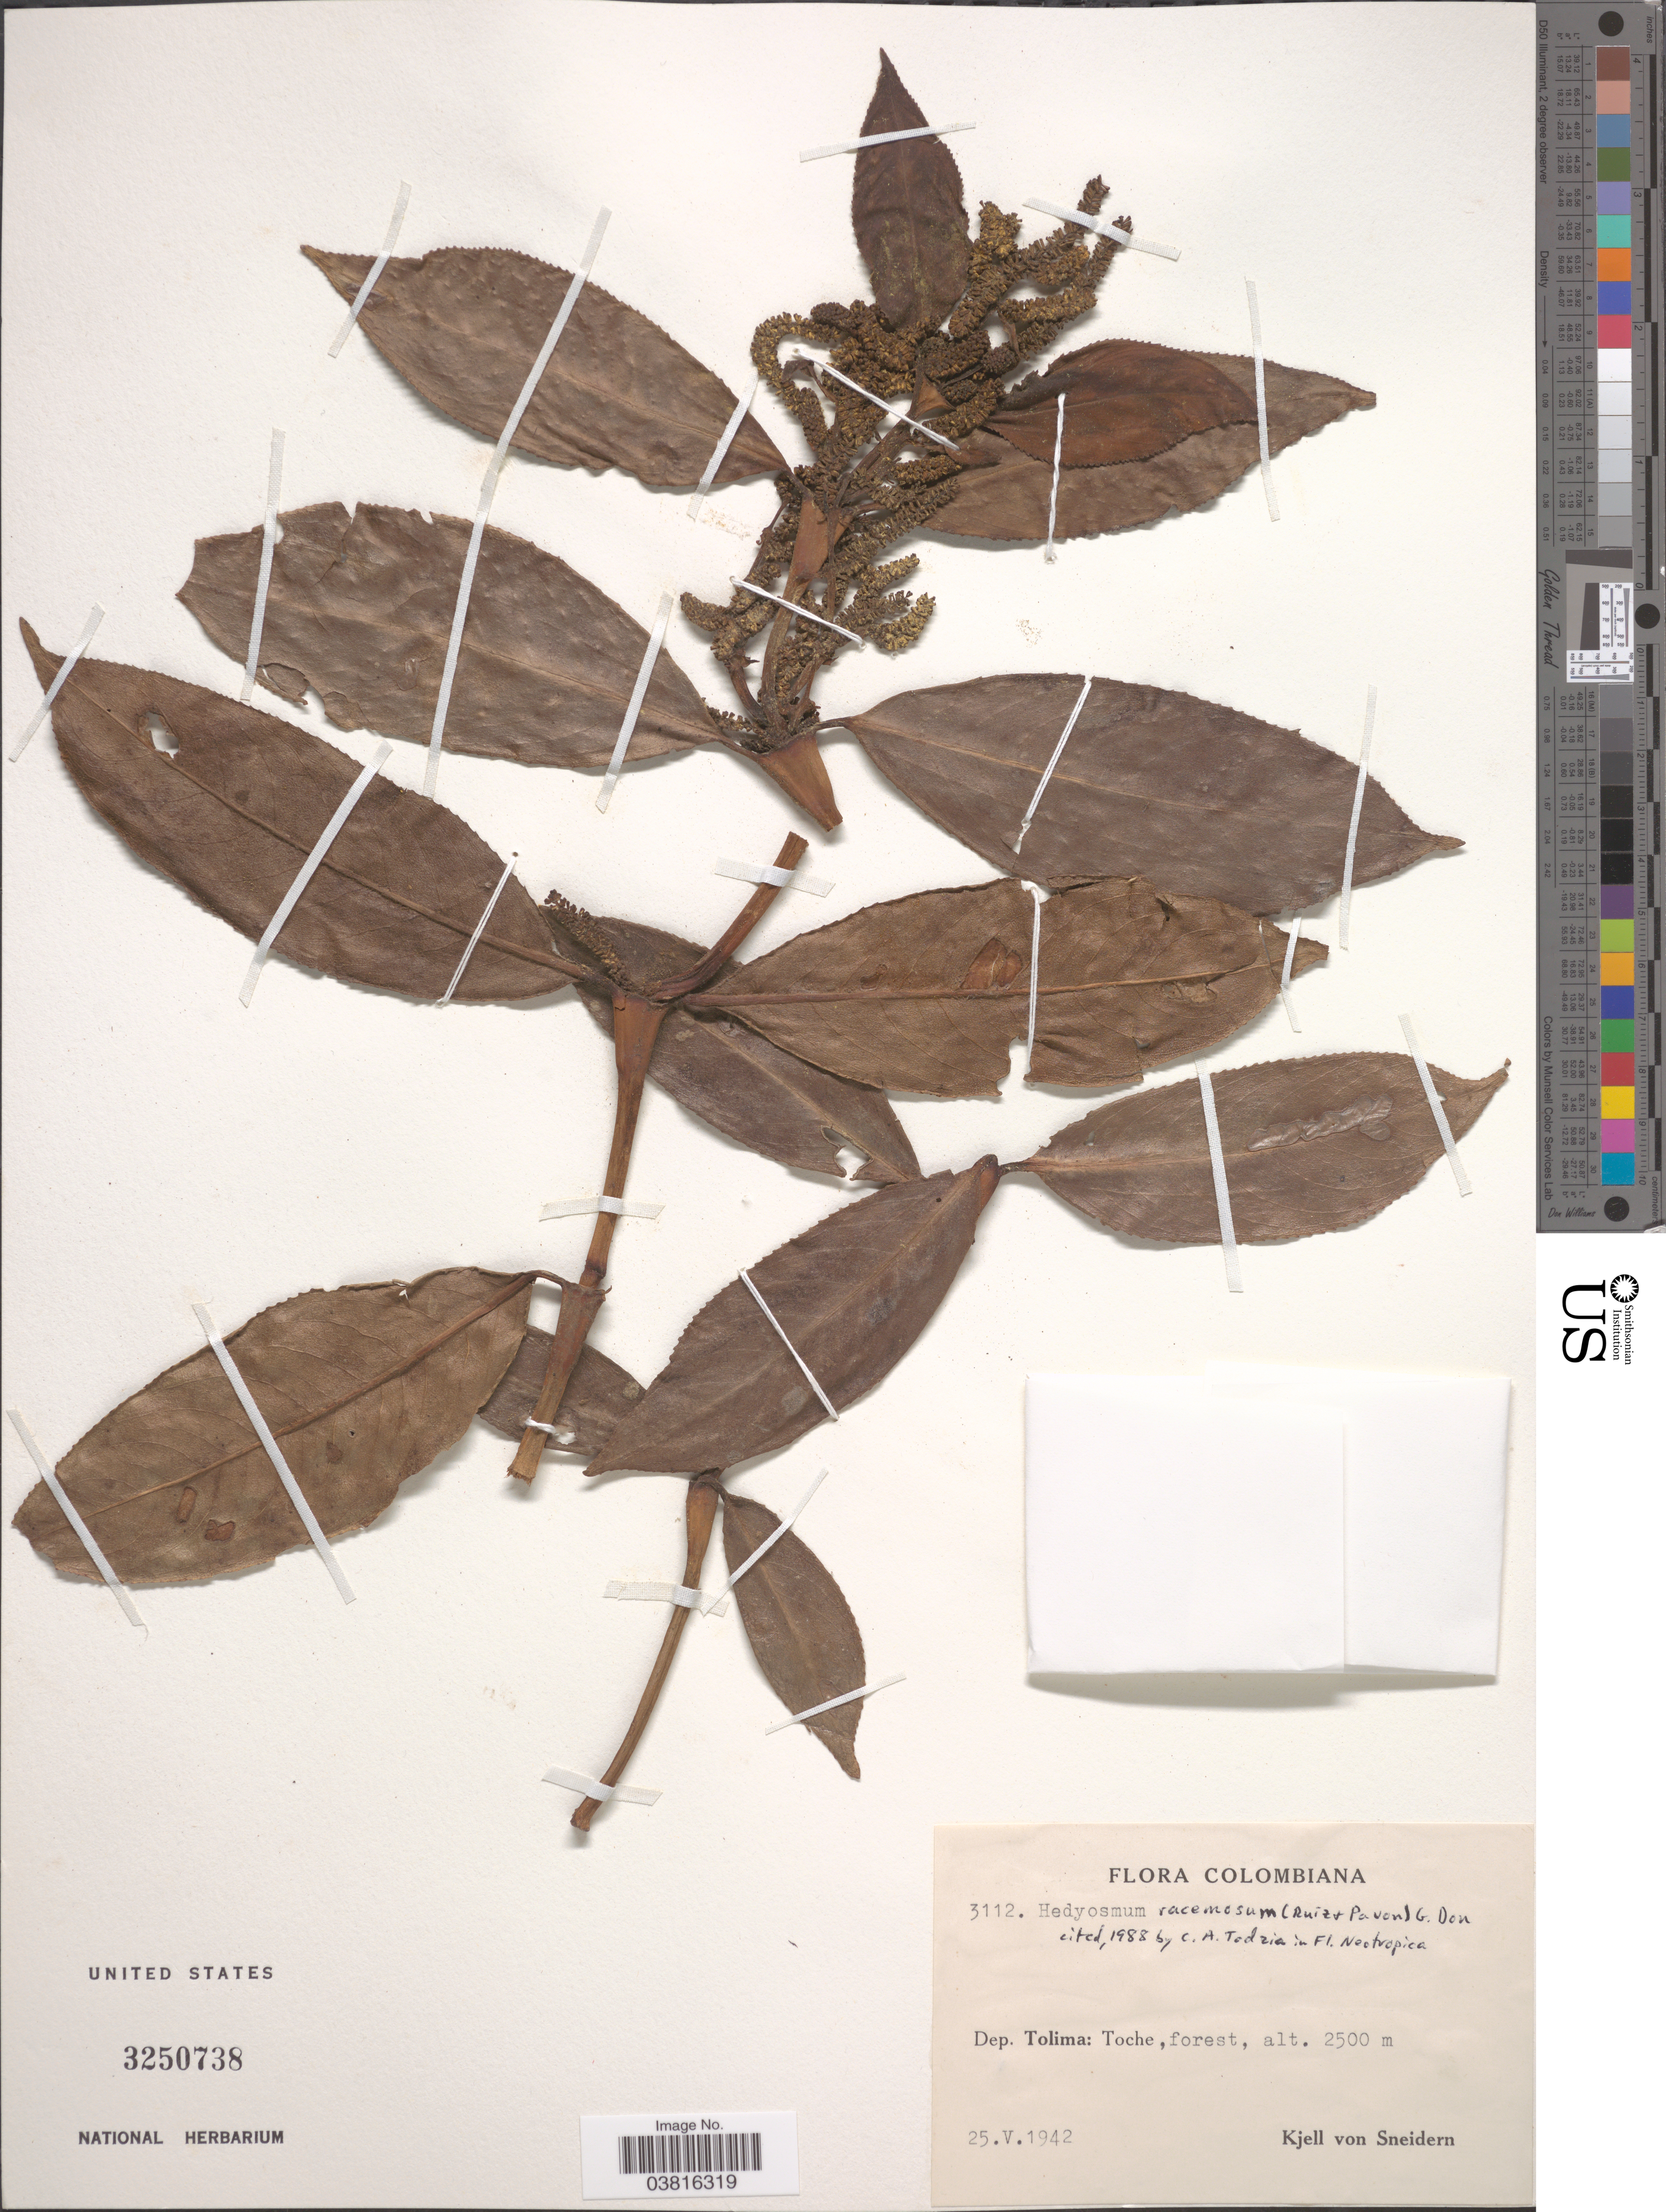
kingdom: Plantae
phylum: Tracheophyta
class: Magnoliopsida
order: Chloranthales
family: Chloranthaceae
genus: Hedyosmum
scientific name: Hedyosmum racemosum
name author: (Ruiz & Pav.) G. Don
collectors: K. von Sneidern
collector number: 3112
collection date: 1942-05-25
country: Colombia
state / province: Tolima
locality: Dep. Tolima: Toche, forest.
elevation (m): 2500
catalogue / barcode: US 3250738